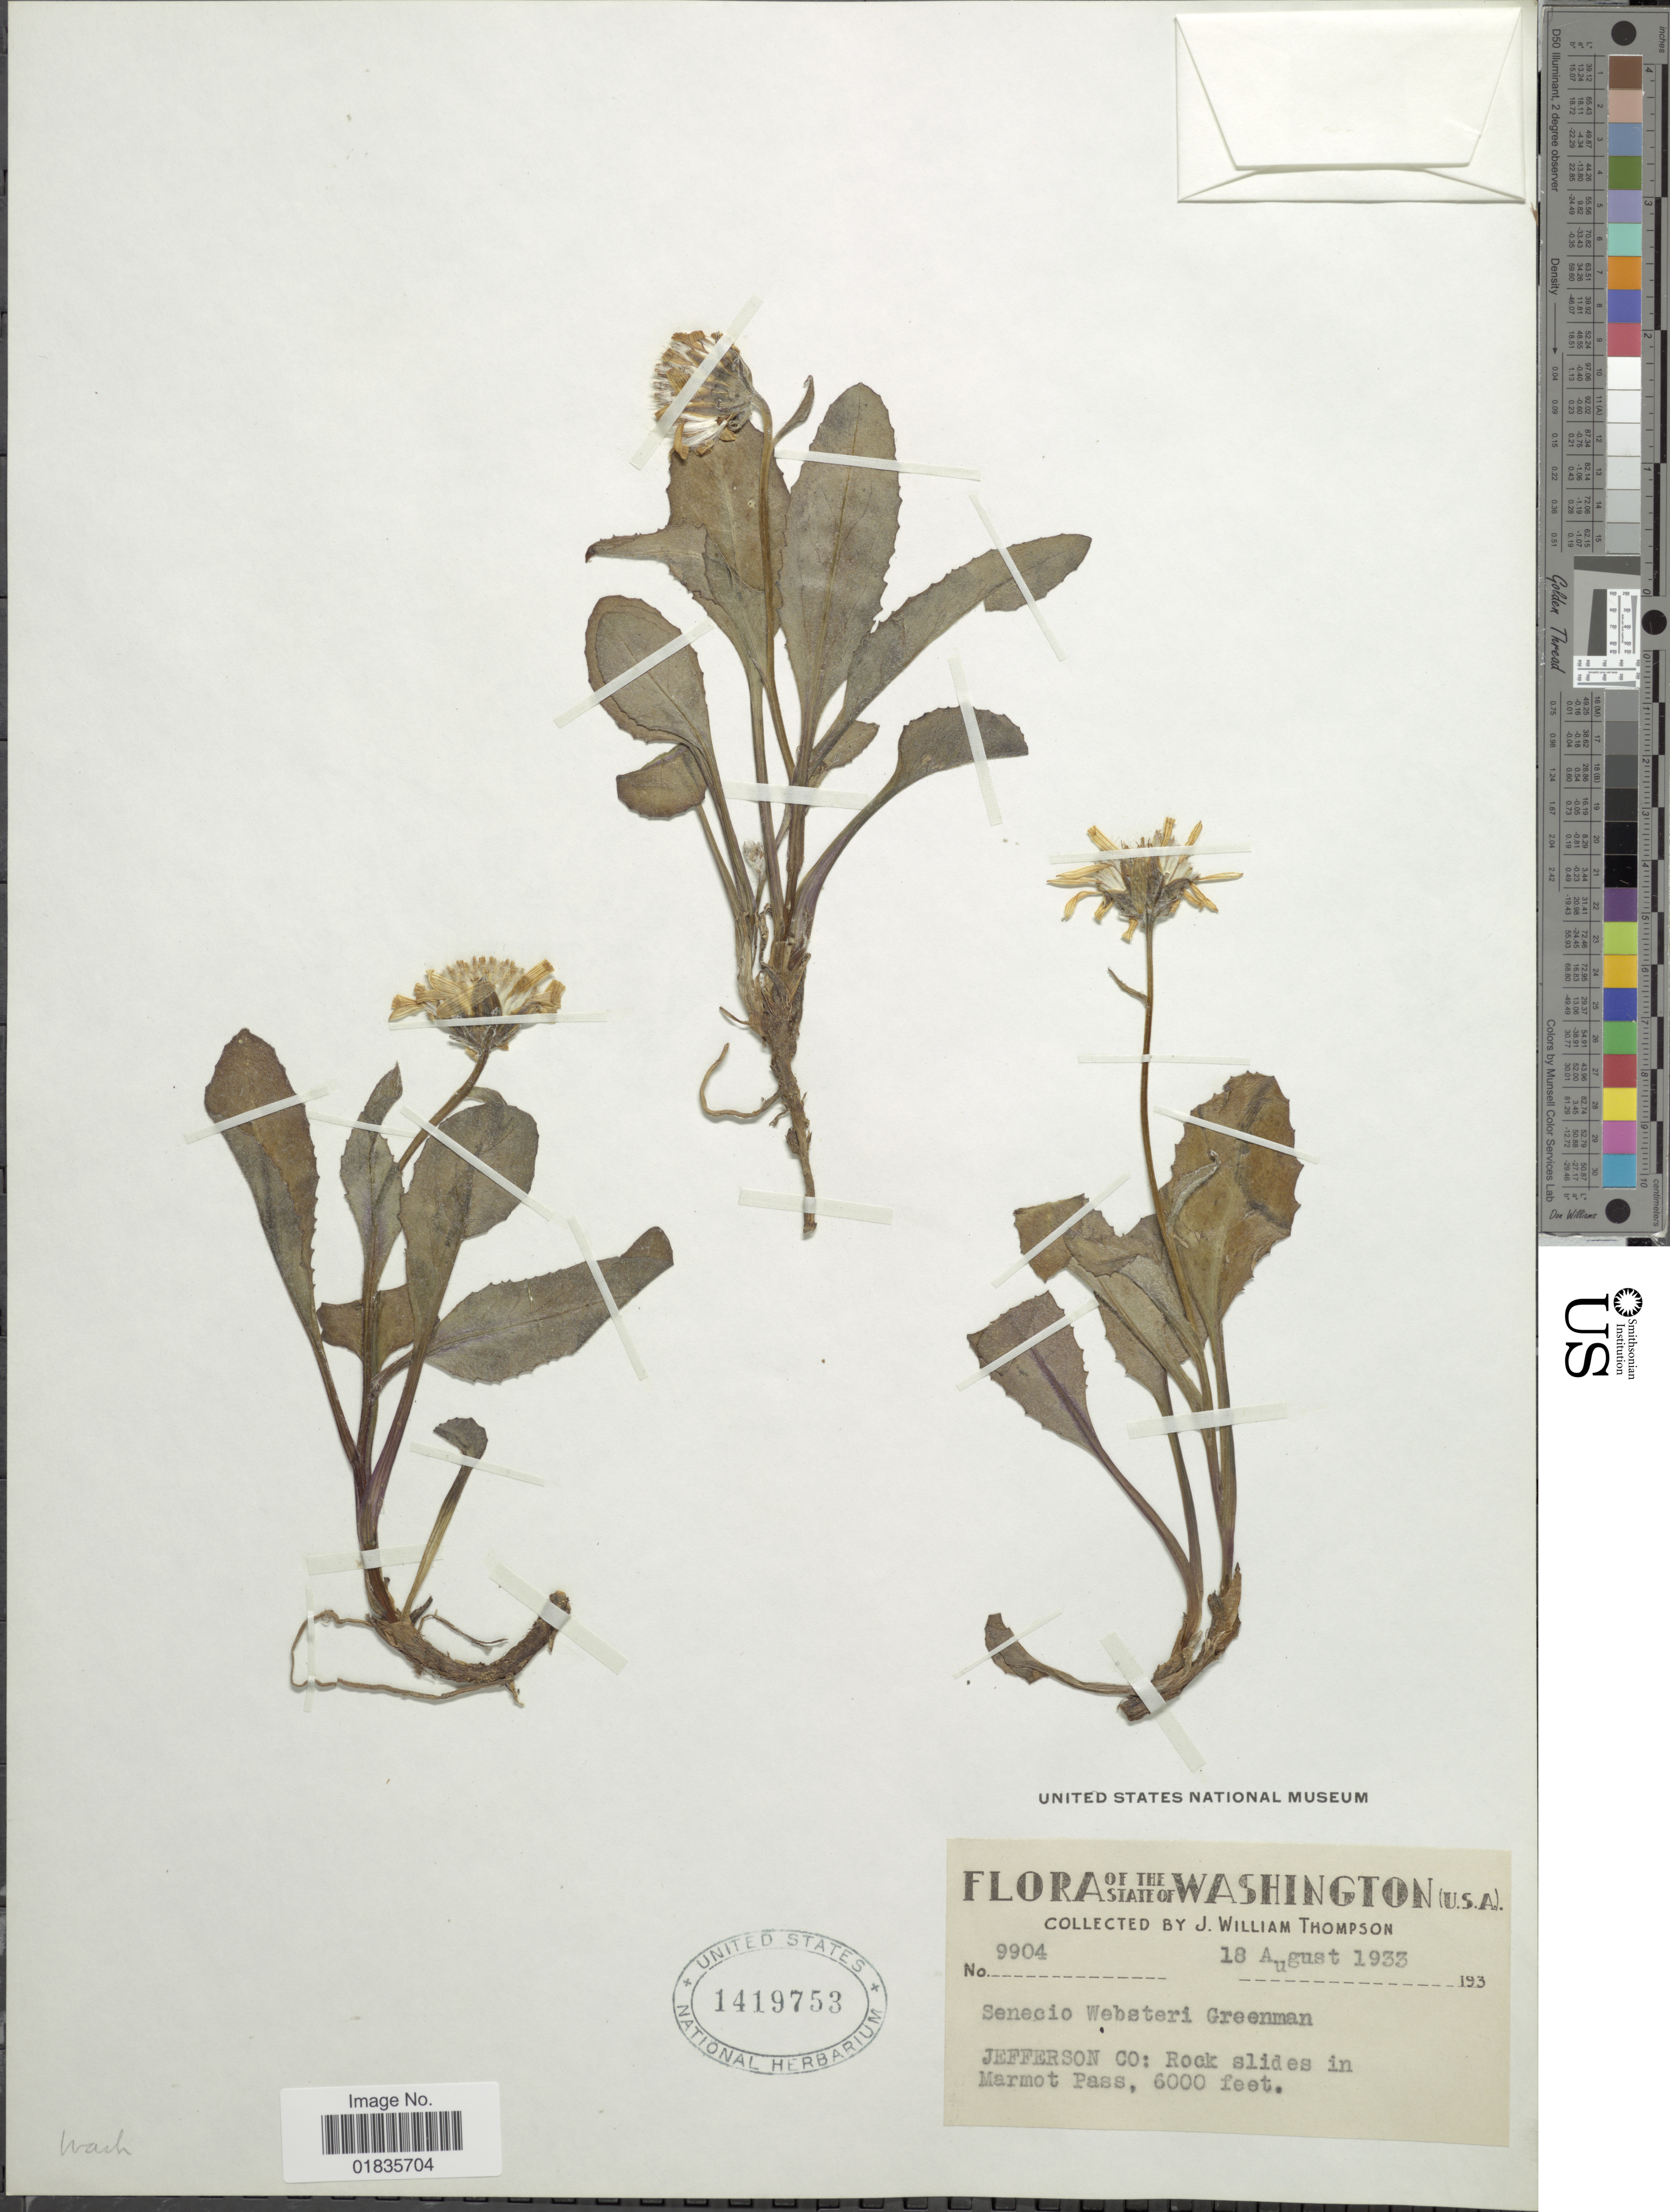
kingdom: Plantae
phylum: Tracheophyta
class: Magnoliopsida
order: Asterales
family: Asteraceae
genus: Senecio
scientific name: Senecio neowebsteri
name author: S.F. Blake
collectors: J. W. Thompson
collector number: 9904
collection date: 1933-08-18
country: United States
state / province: Washington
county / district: Jefferson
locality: Jefferson Co: Rock slides in Marmot Pass.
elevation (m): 1829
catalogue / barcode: US 1419753